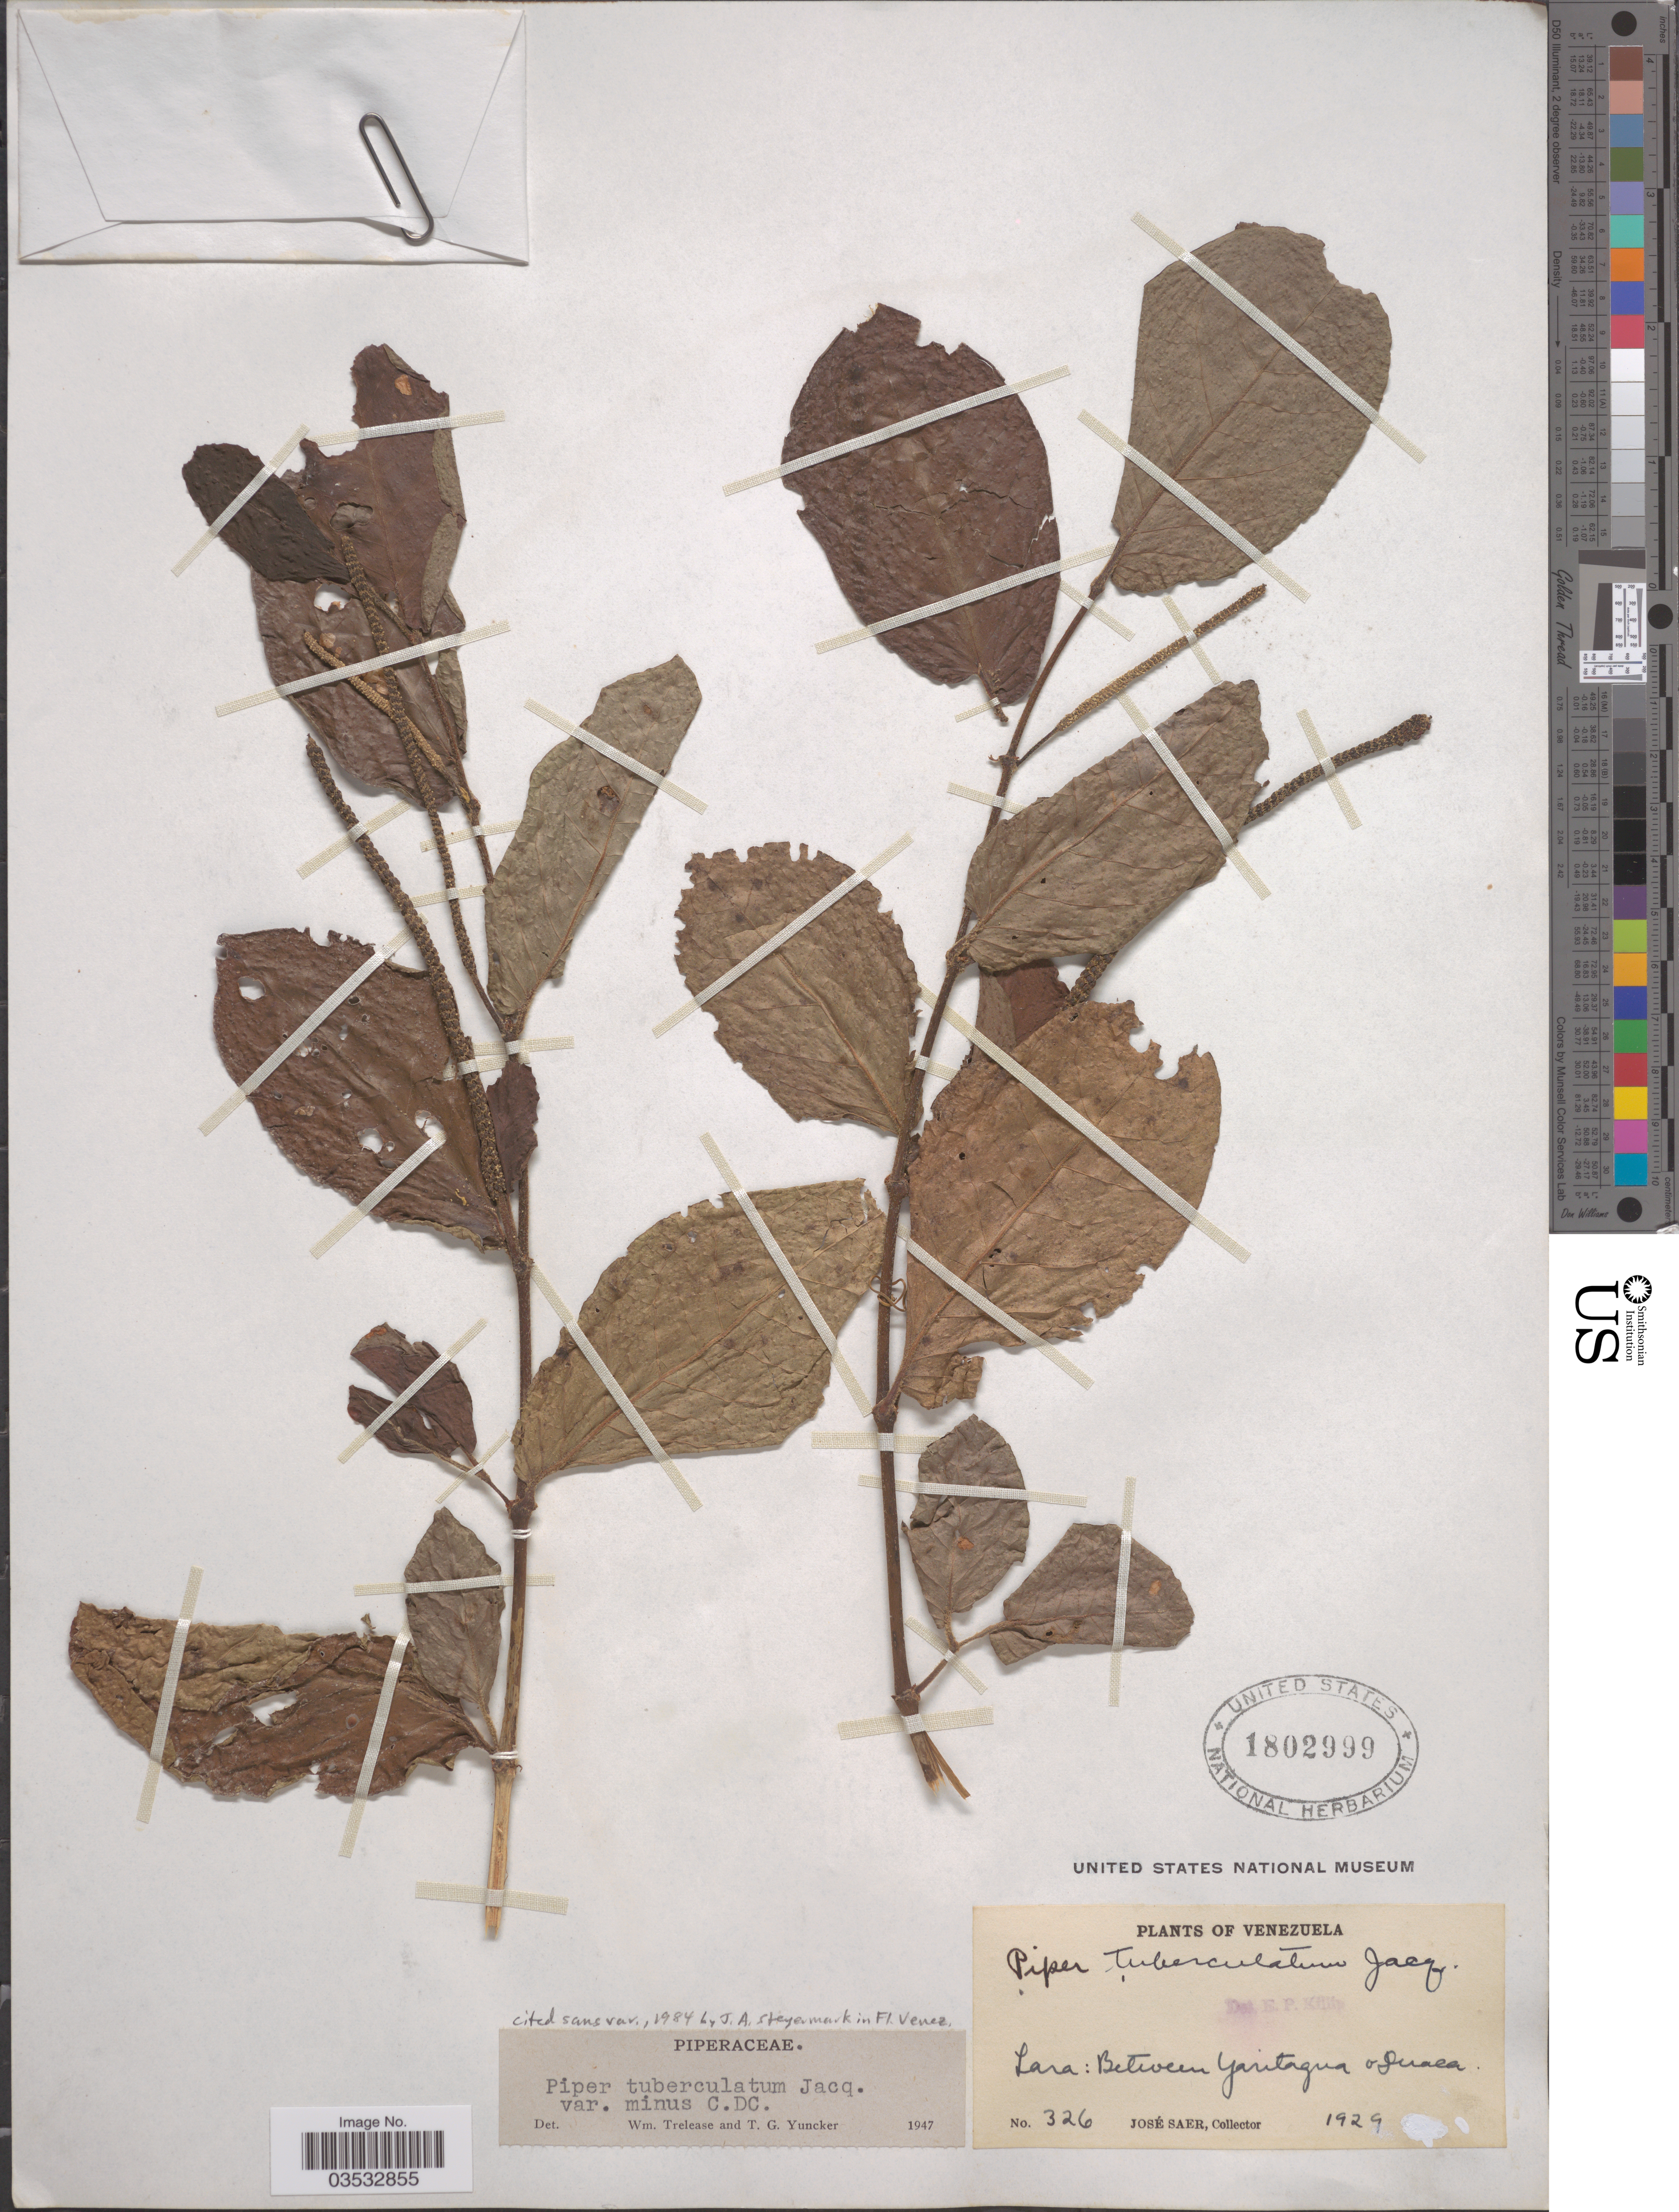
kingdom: Plantae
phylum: Tracheophyta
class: Magnoliopsida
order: Piperales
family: Piperaceae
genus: Piper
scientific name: Piper tuberculatum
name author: Jacq.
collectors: J. Saer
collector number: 326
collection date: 1929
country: Venezuela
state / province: Lara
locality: Between Yaritagua y Guaca.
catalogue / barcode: US 1802999